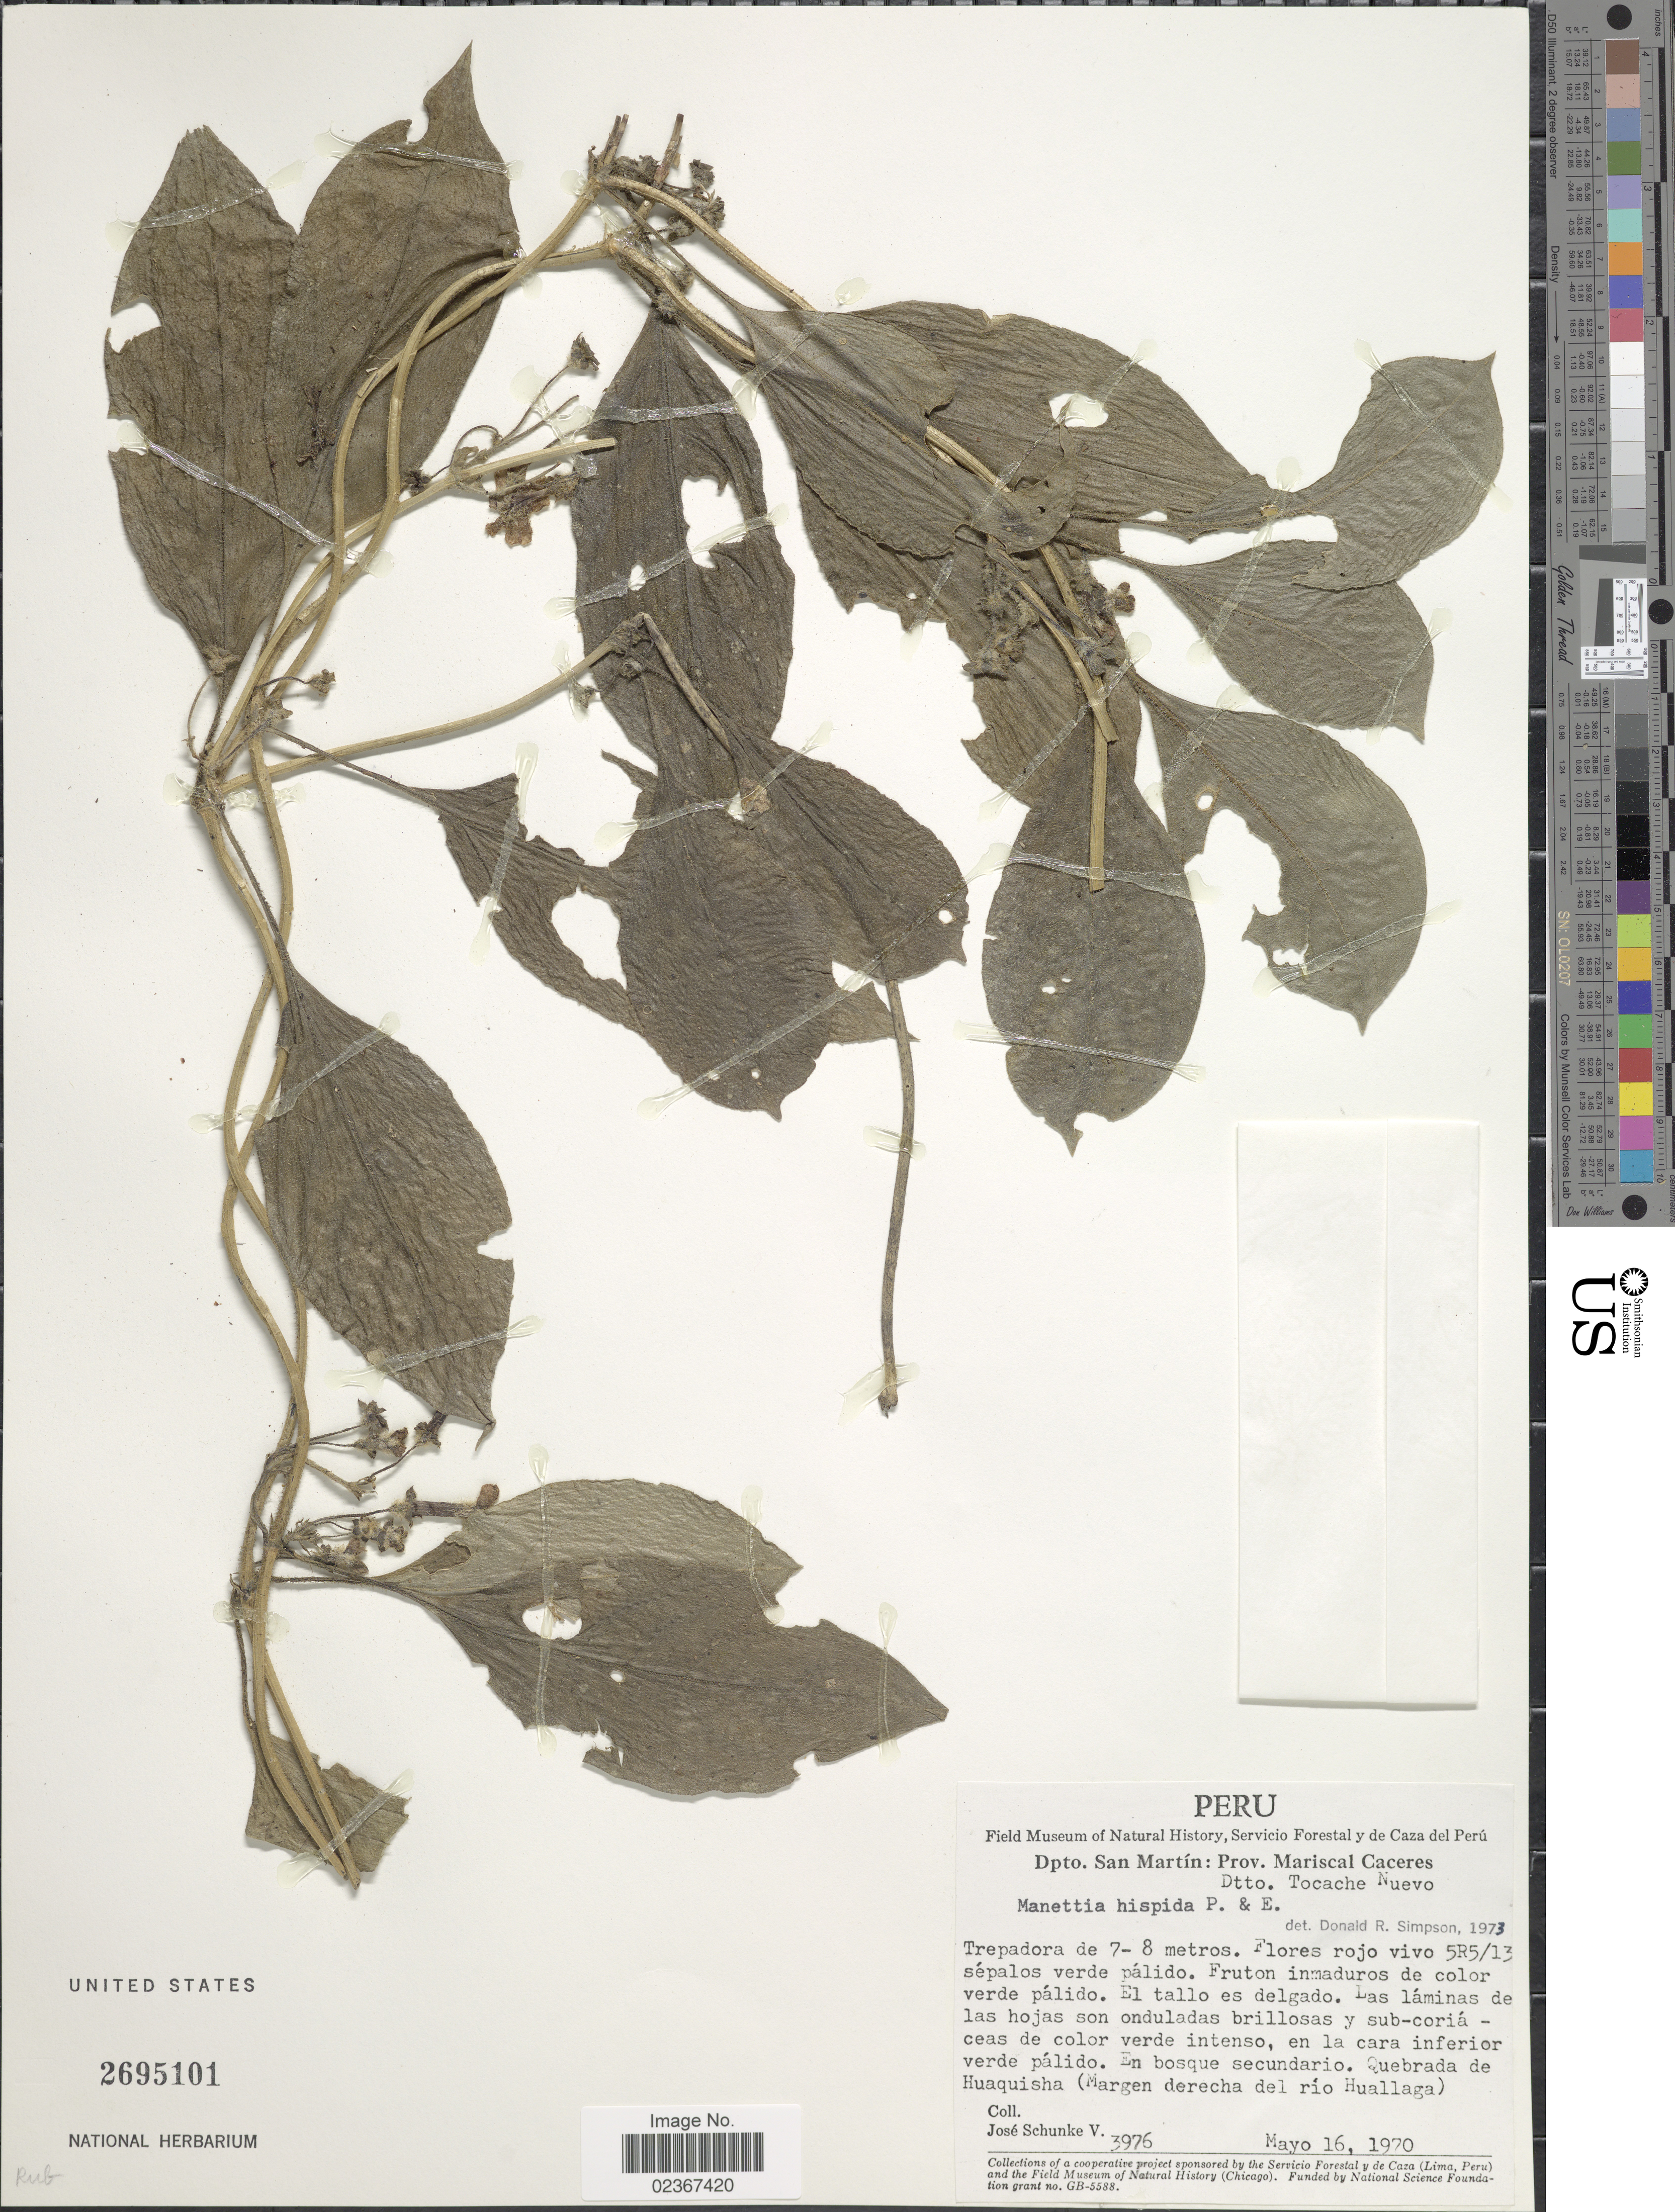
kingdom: Plantae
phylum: Tracheophyta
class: Magnoliopsida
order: Gentianales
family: Rubiaceae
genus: Manettia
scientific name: Manettia hispida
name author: Poepp.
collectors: J. Schunke Vigo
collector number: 3976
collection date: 1970-05-16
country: Peru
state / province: San Martín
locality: Prov. Mariscal caceres, Dtto. Tocache Nuevo. Quebrada de Huaquisha (Margen derecha del rio Huallaga)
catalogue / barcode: US 2695101